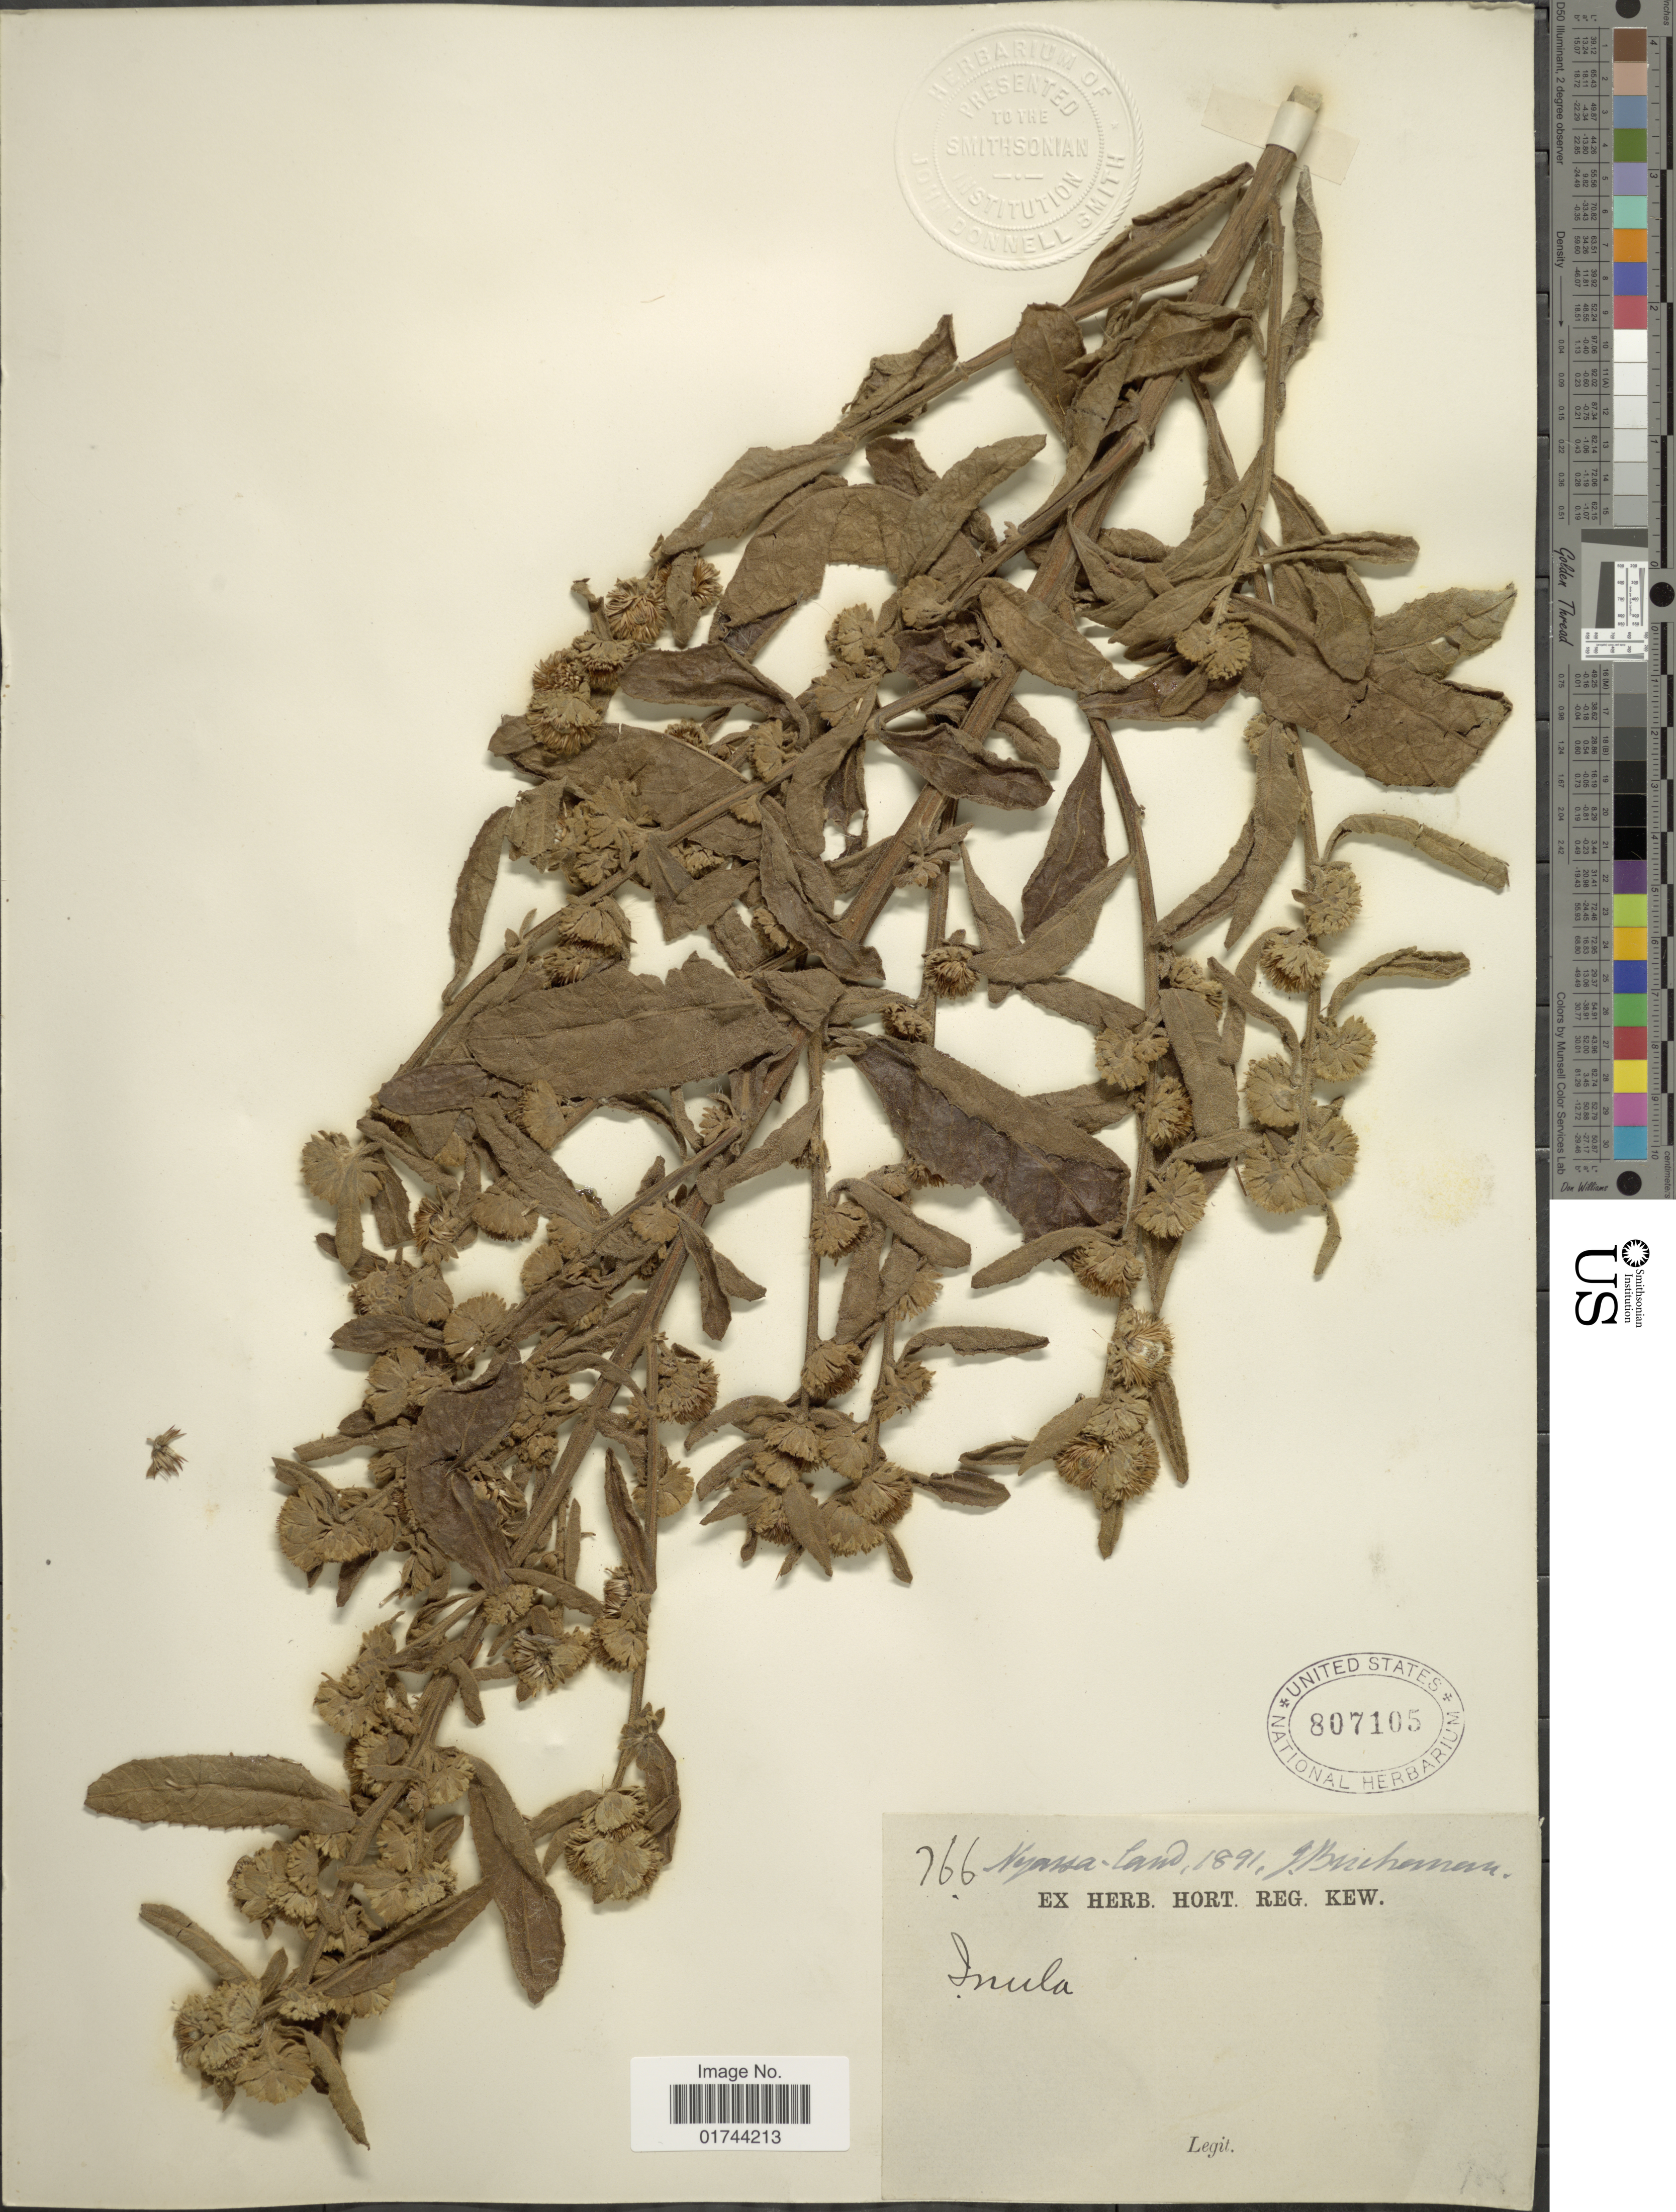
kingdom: Plantae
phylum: Tracheophyta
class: Magnoliopsida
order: Asterales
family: Asteraceae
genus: Inula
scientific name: Inula sp.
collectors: J. Buchanan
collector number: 766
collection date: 1891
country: Malawi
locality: Nyassa-land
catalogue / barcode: US 807105